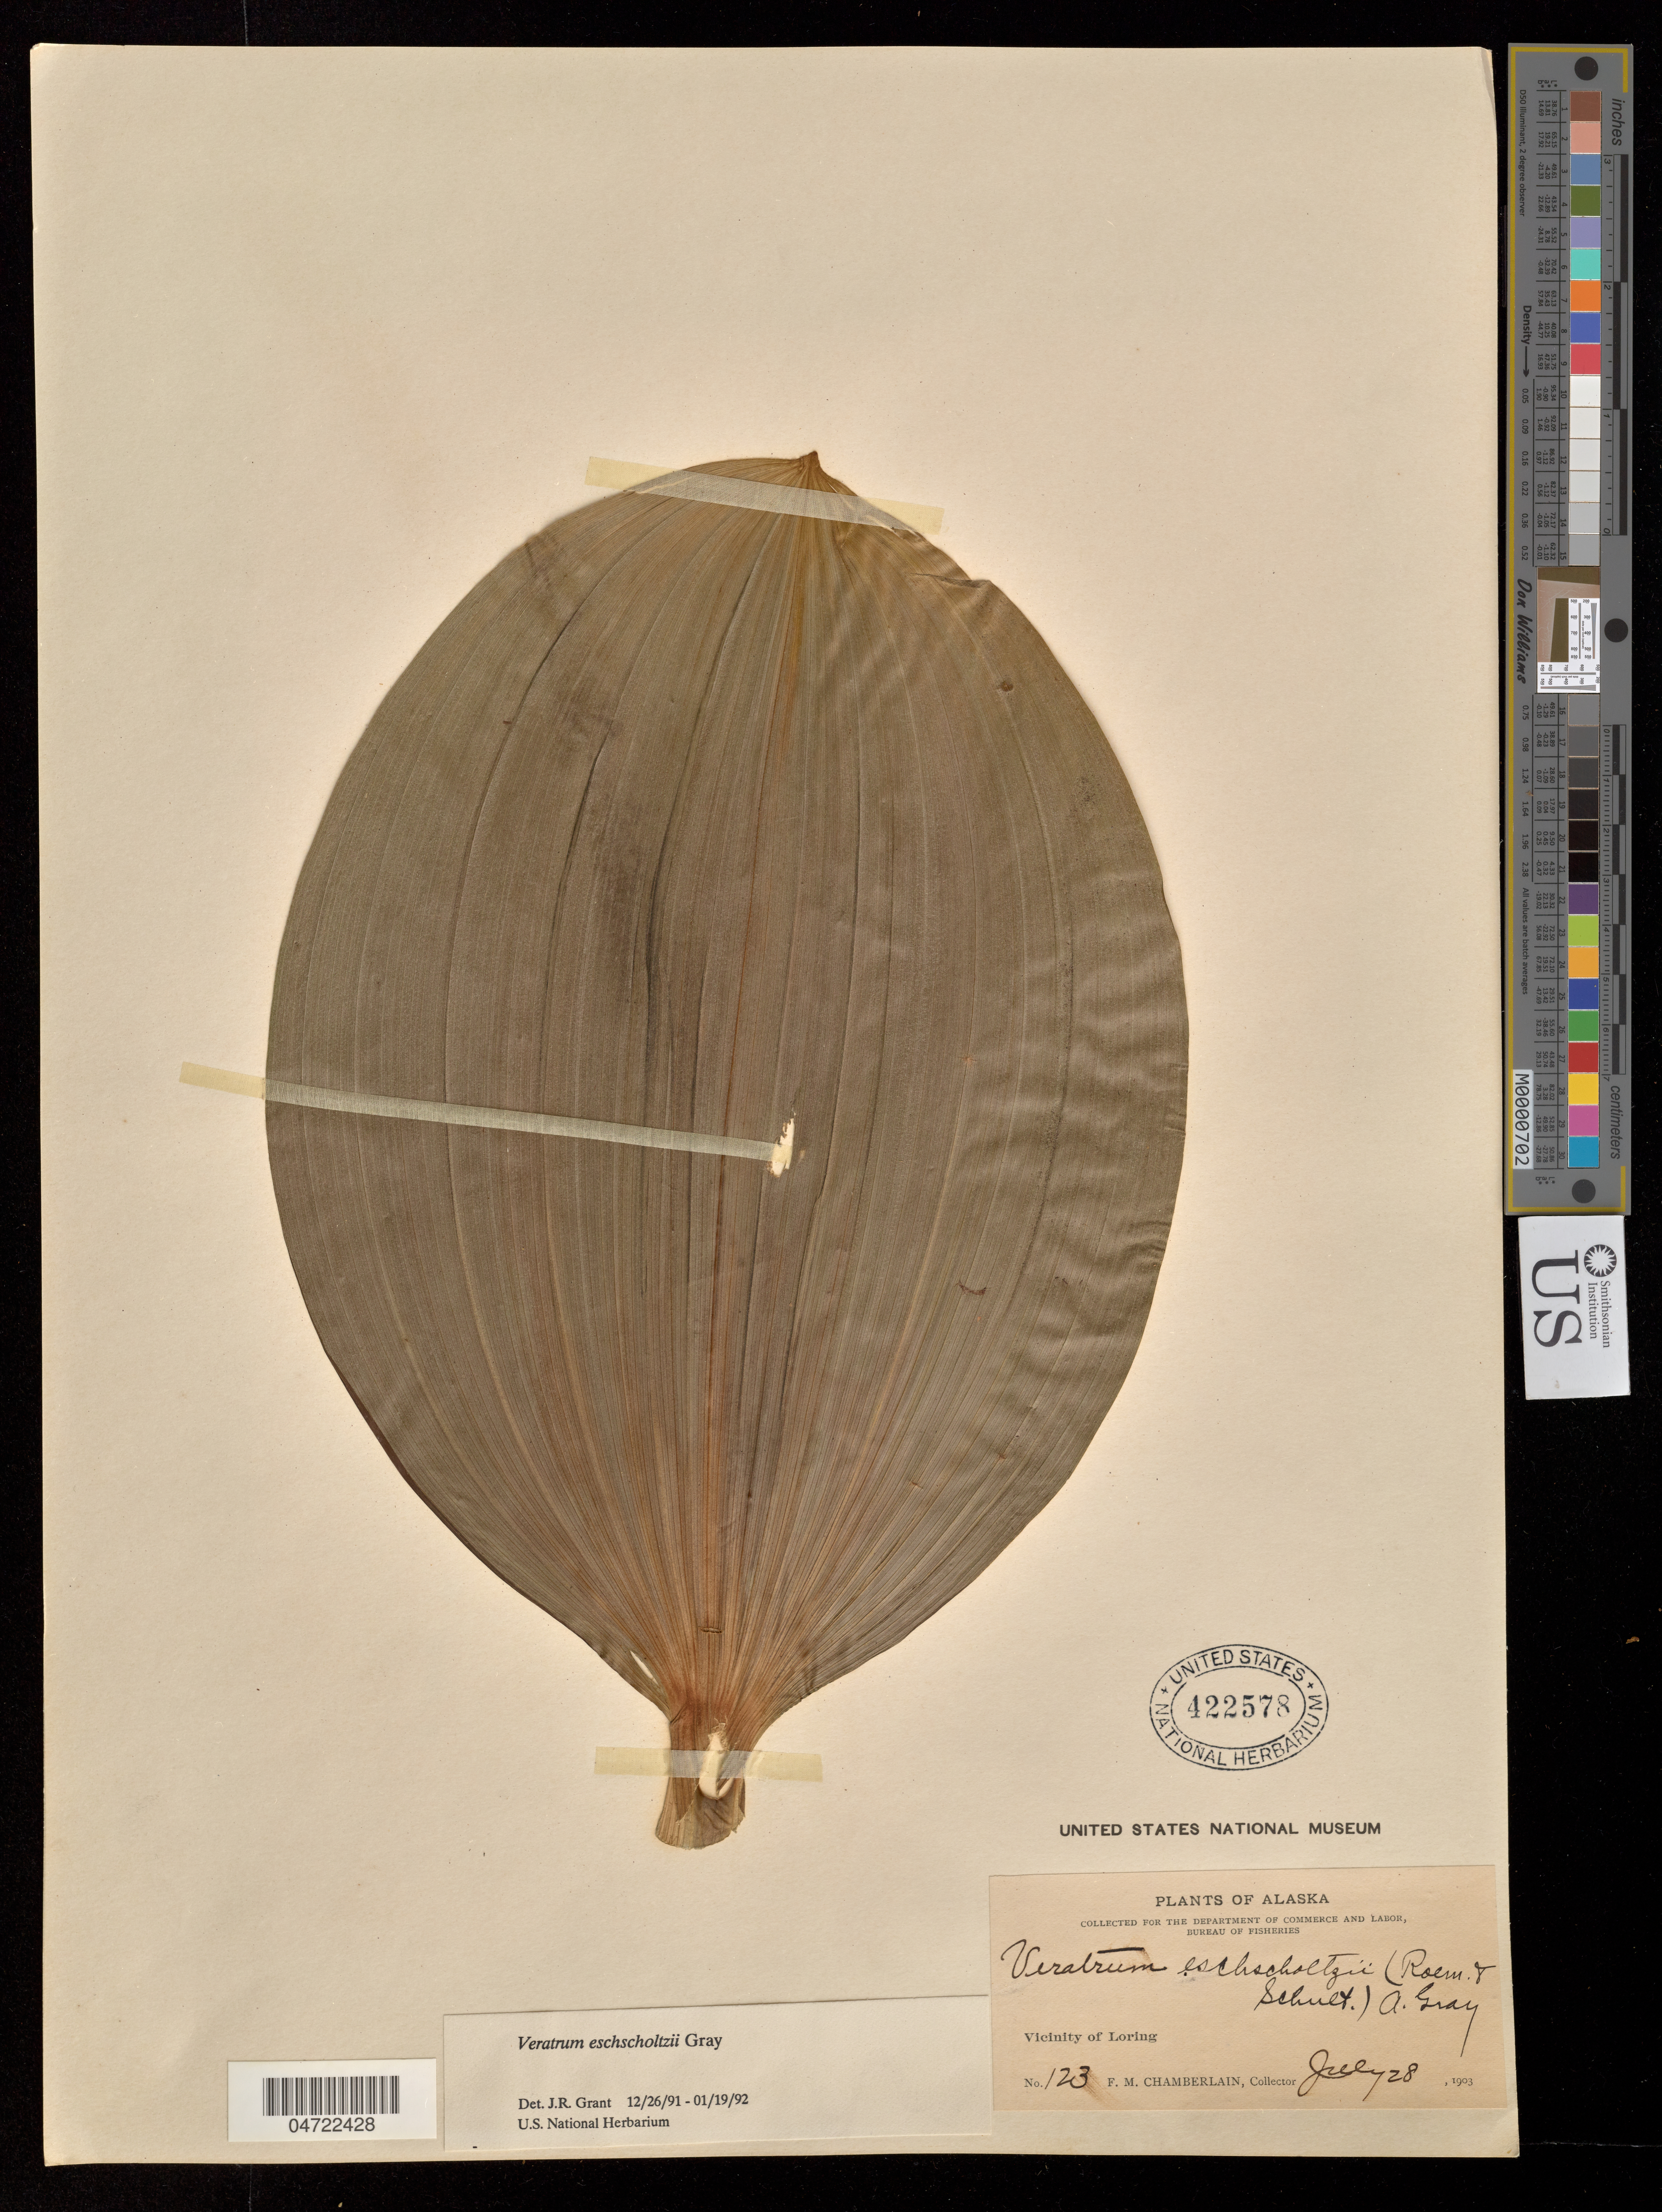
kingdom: Plantae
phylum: Tracheophyta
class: Liliopsida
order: Liliales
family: Melanthiaceae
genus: Veratrum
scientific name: Veratrum eschscholtzii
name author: A. Gray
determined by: Grant, J. R., (SWITZERLAND)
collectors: F. Chamberlain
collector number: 123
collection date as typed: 28 Jul 1903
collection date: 1903-07-28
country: United States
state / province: Alaska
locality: Loring, vicinity of.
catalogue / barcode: US 422578